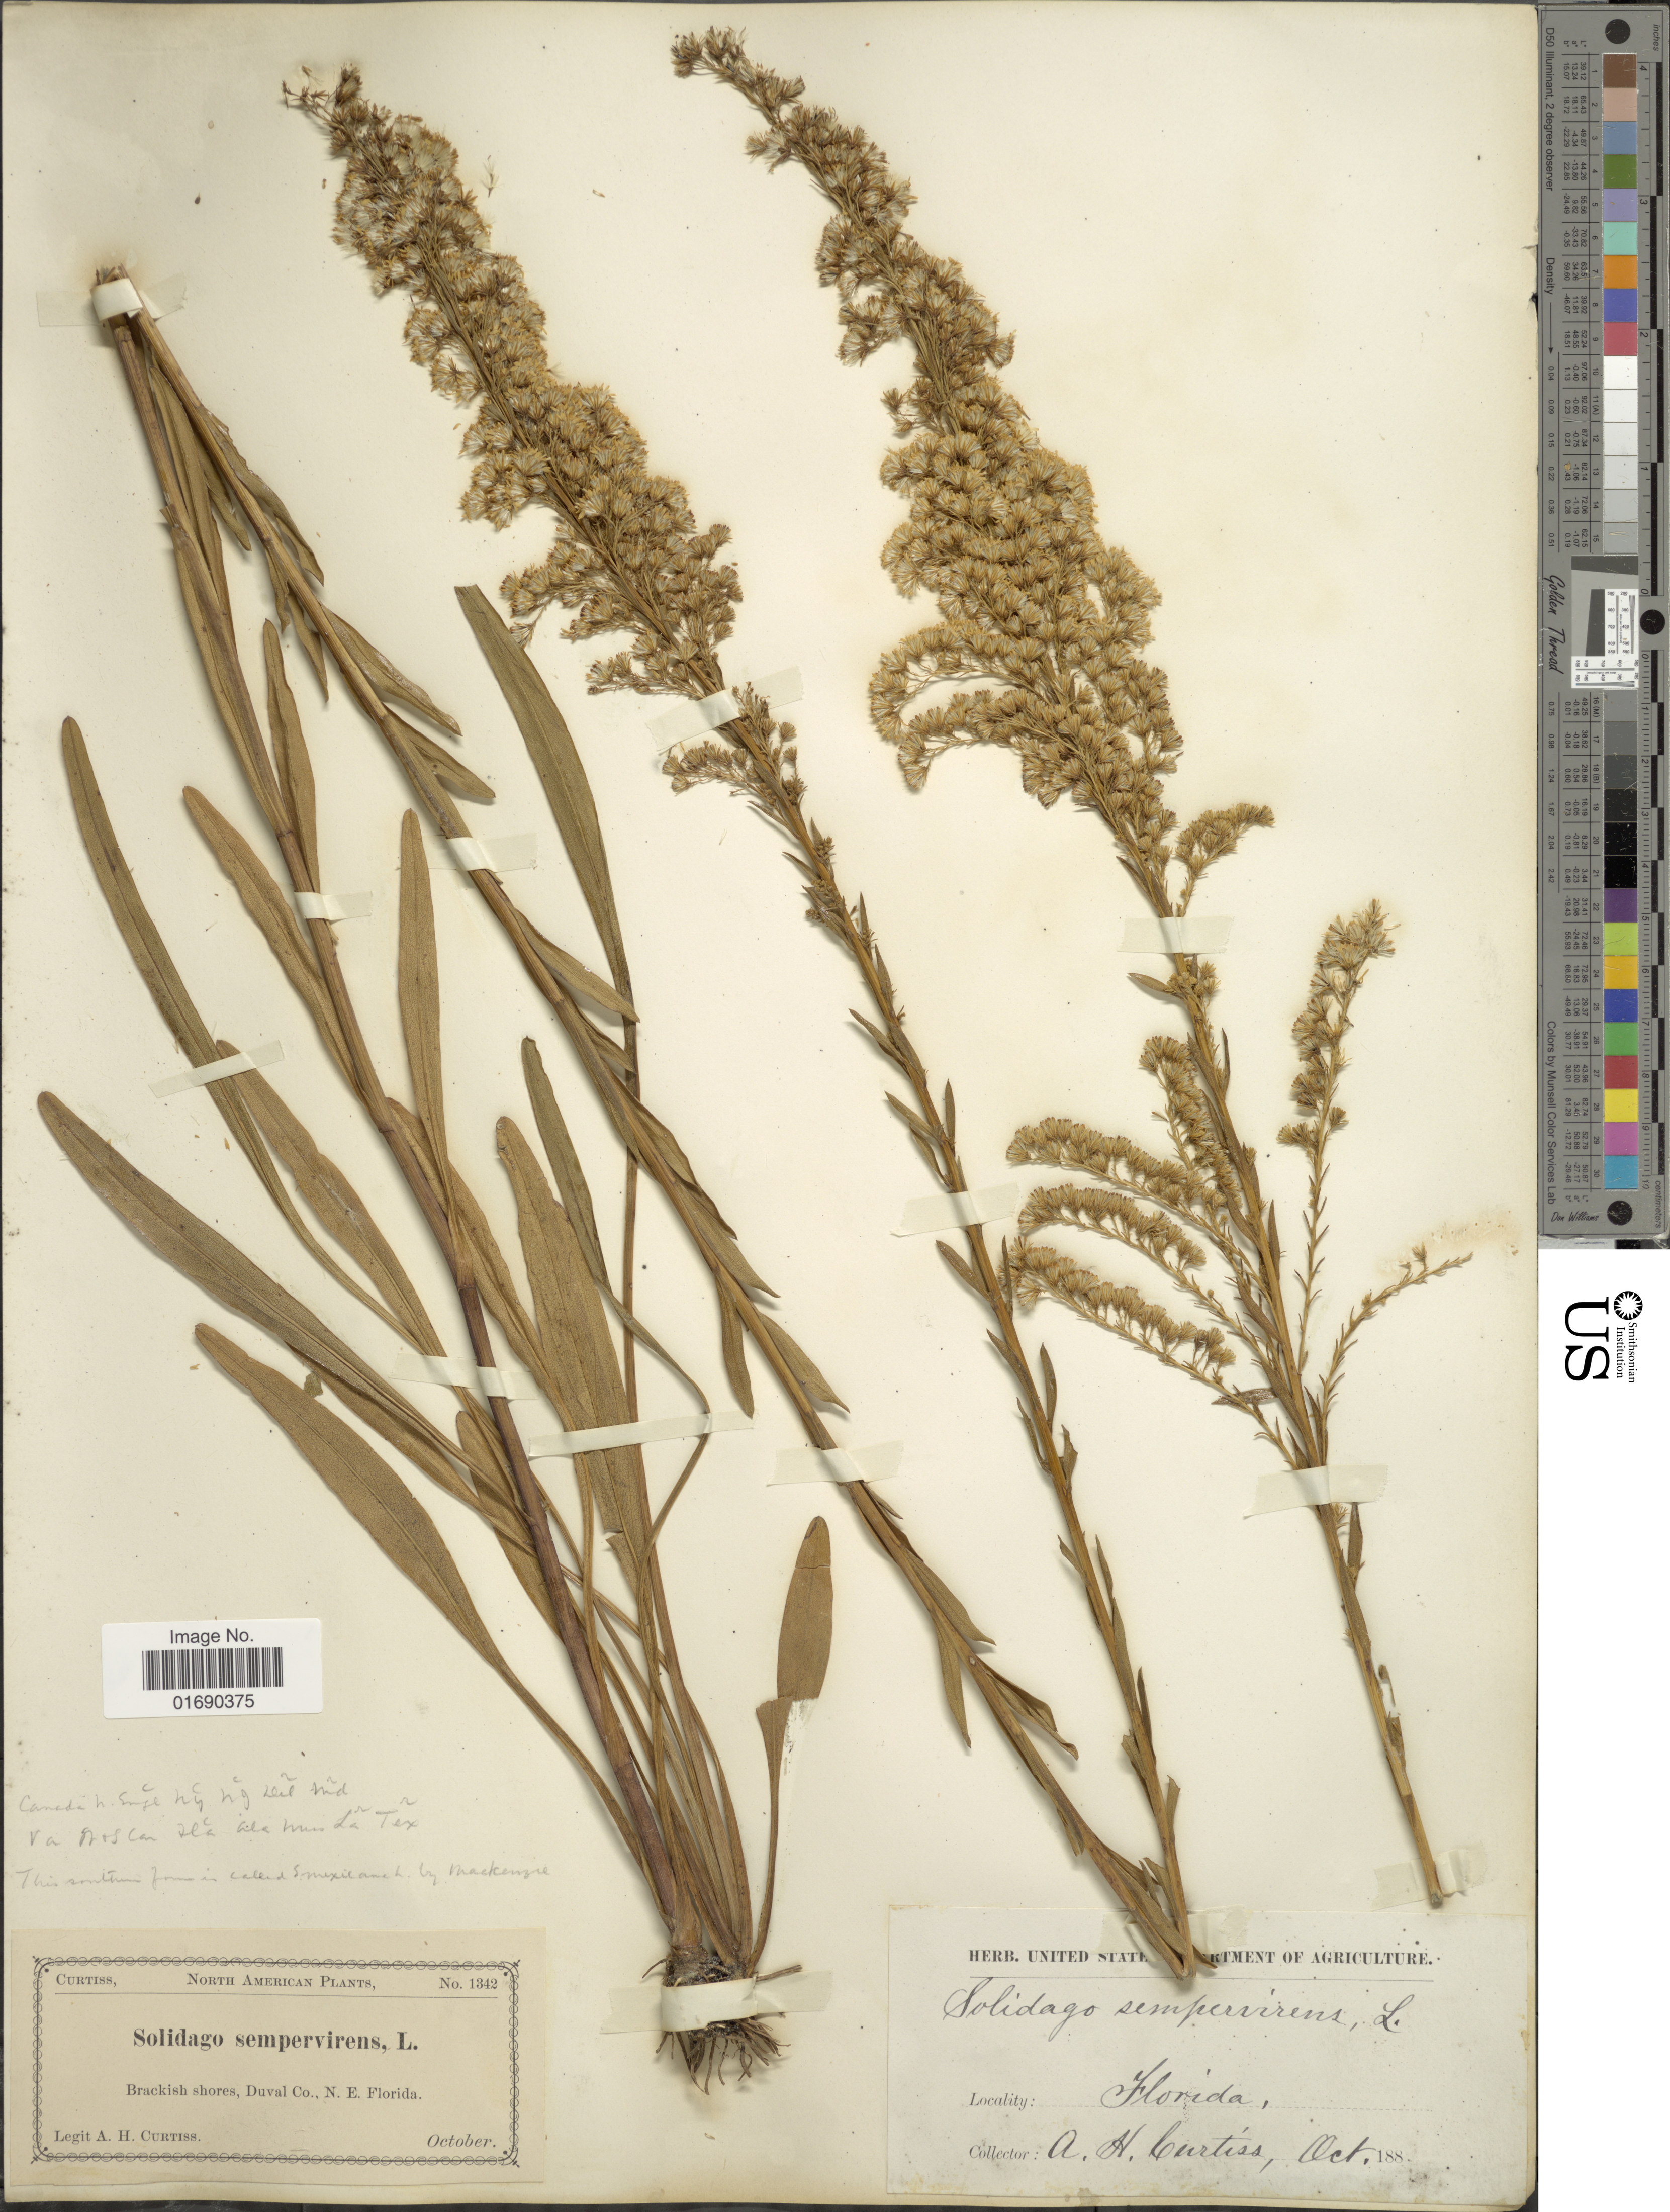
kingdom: Plantae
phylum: Tracheophyta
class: Magnoliopsida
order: Asterales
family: Asteraceae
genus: Solidago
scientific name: Solidago sempervirens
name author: L.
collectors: A. H. Curtiss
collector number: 1342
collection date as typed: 188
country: United States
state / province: Florida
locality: Brackish shores, Duval Co., N.E. Florida